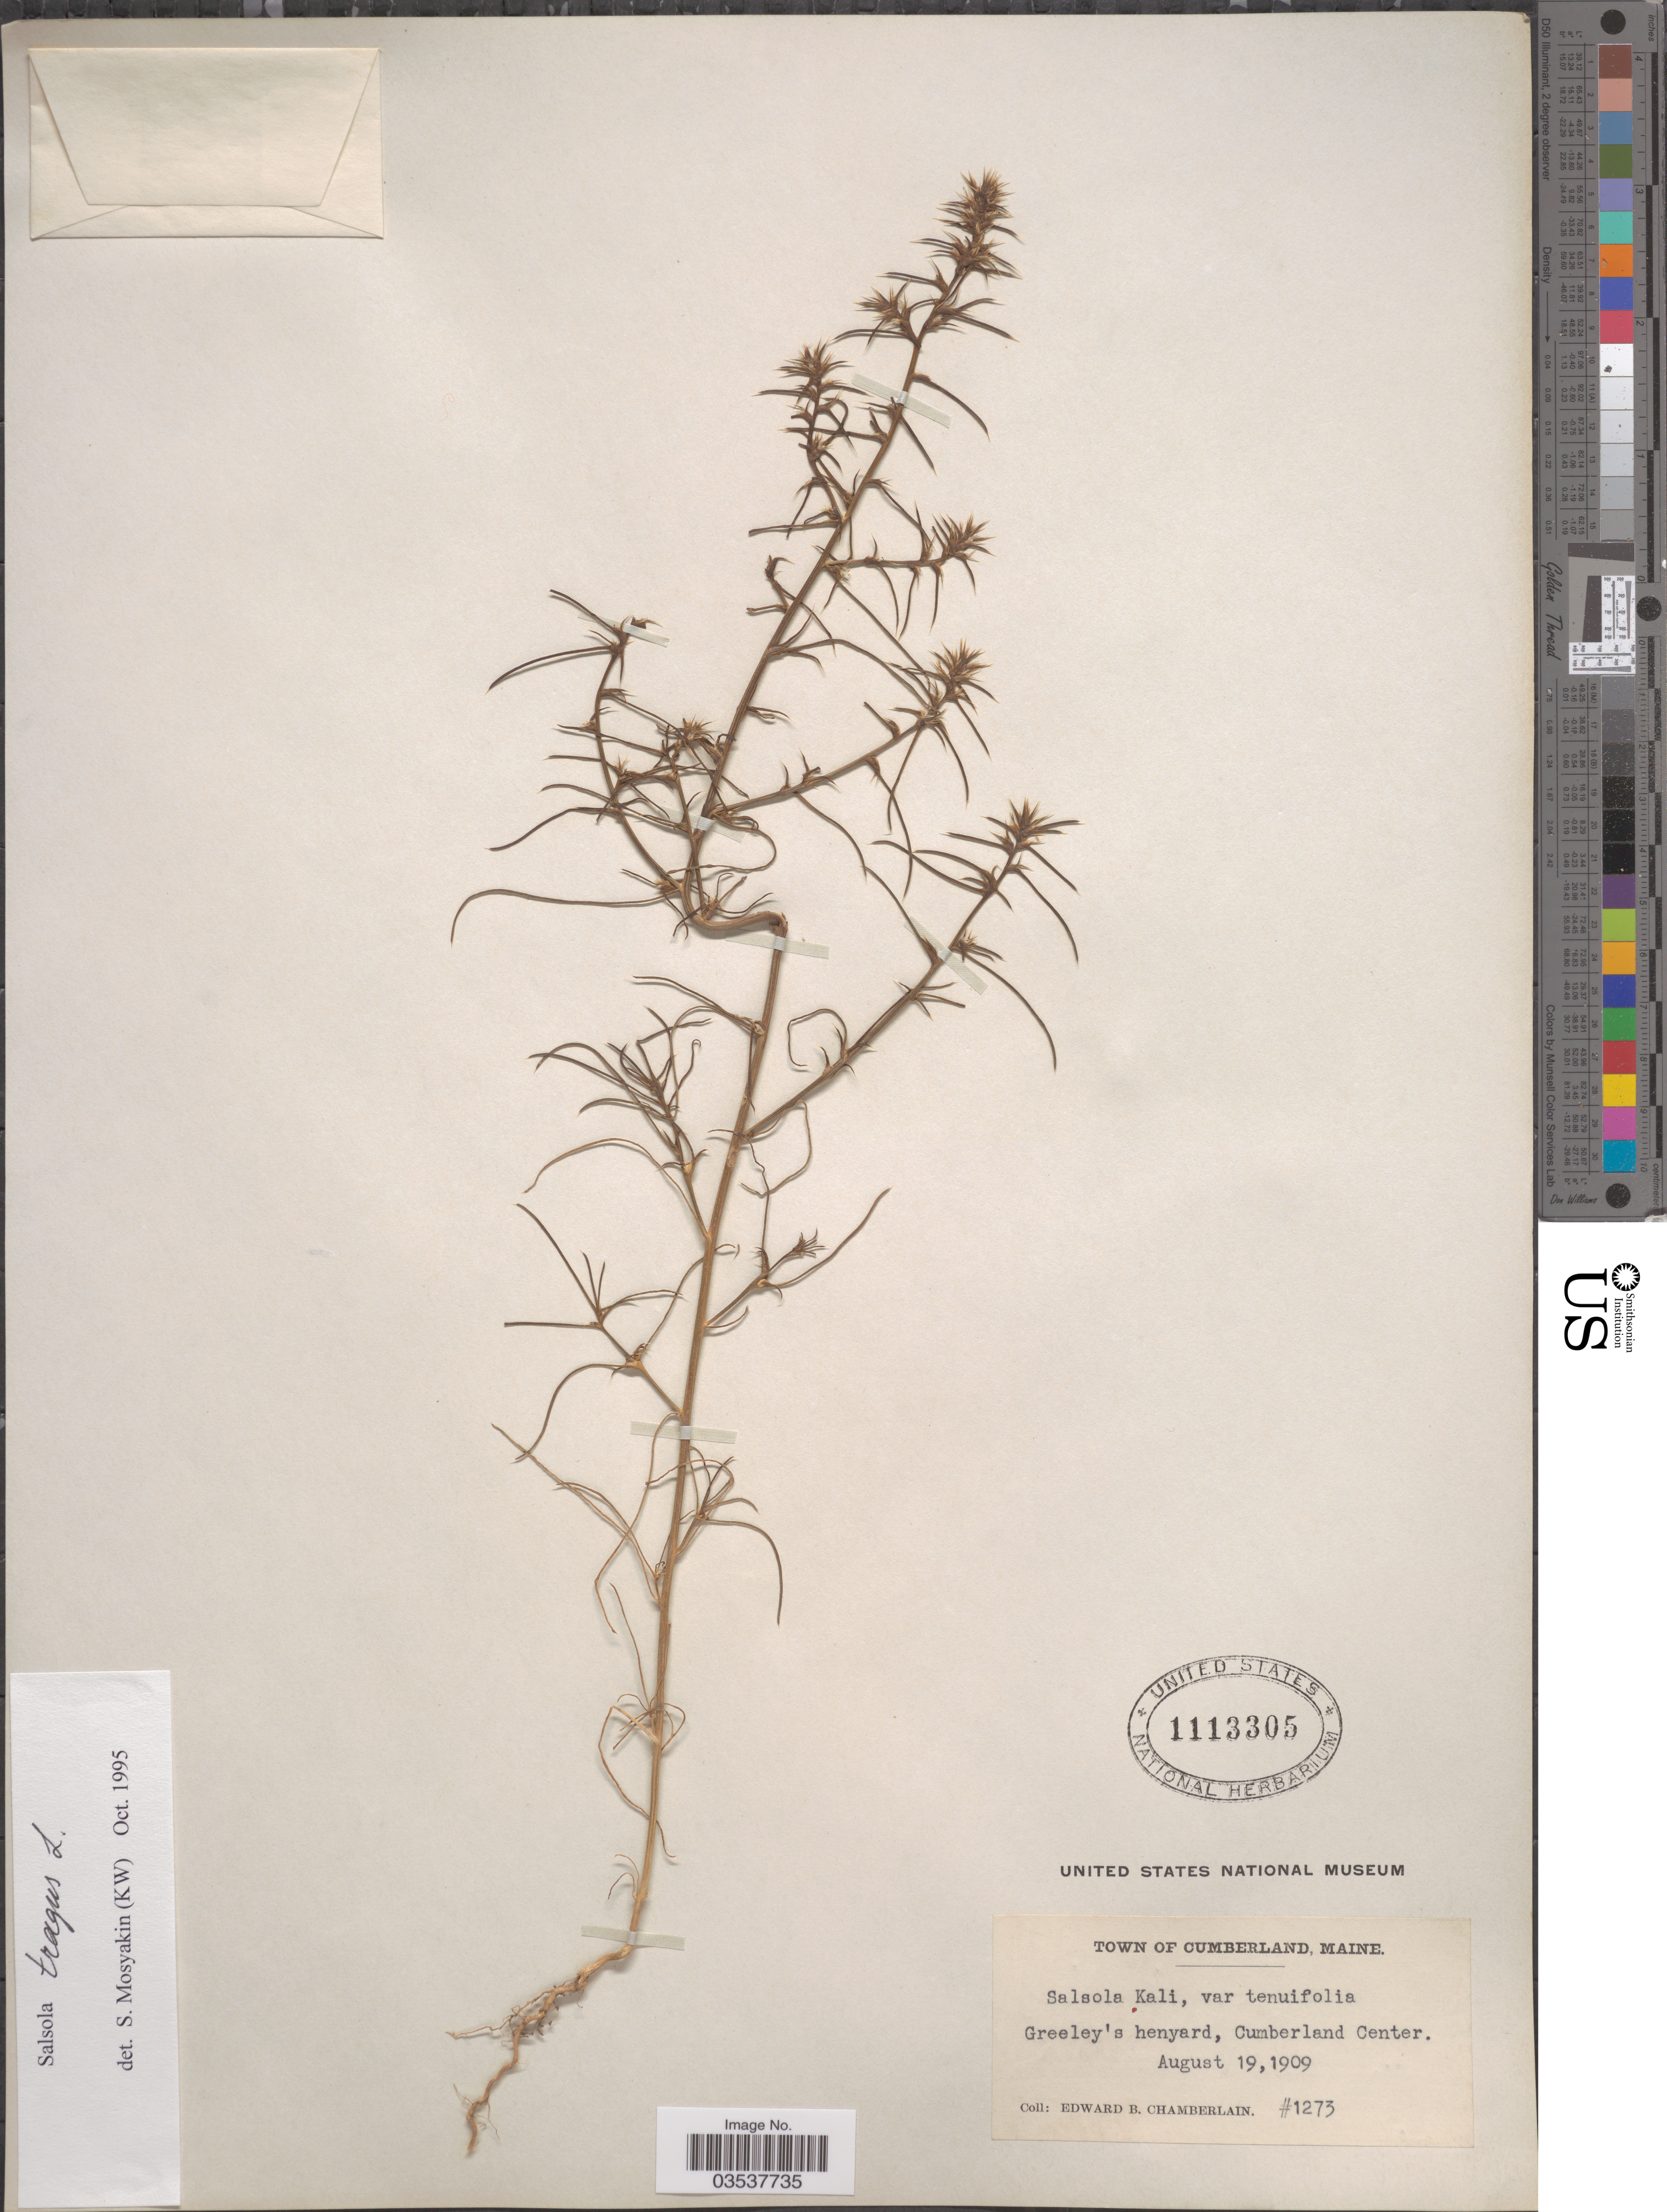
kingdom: Plantae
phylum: Tracheophyta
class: Magnoliopsida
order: Caryophyllales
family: Amaranthaceae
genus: Salsola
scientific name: Salsola pestifer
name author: A. Nelson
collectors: E. Chamberlain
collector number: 1273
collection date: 1909-08-19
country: United States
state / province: Maine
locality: Town of Cumberland. Greeley's henyard, Cumberland Center.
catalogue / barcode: US 1113305